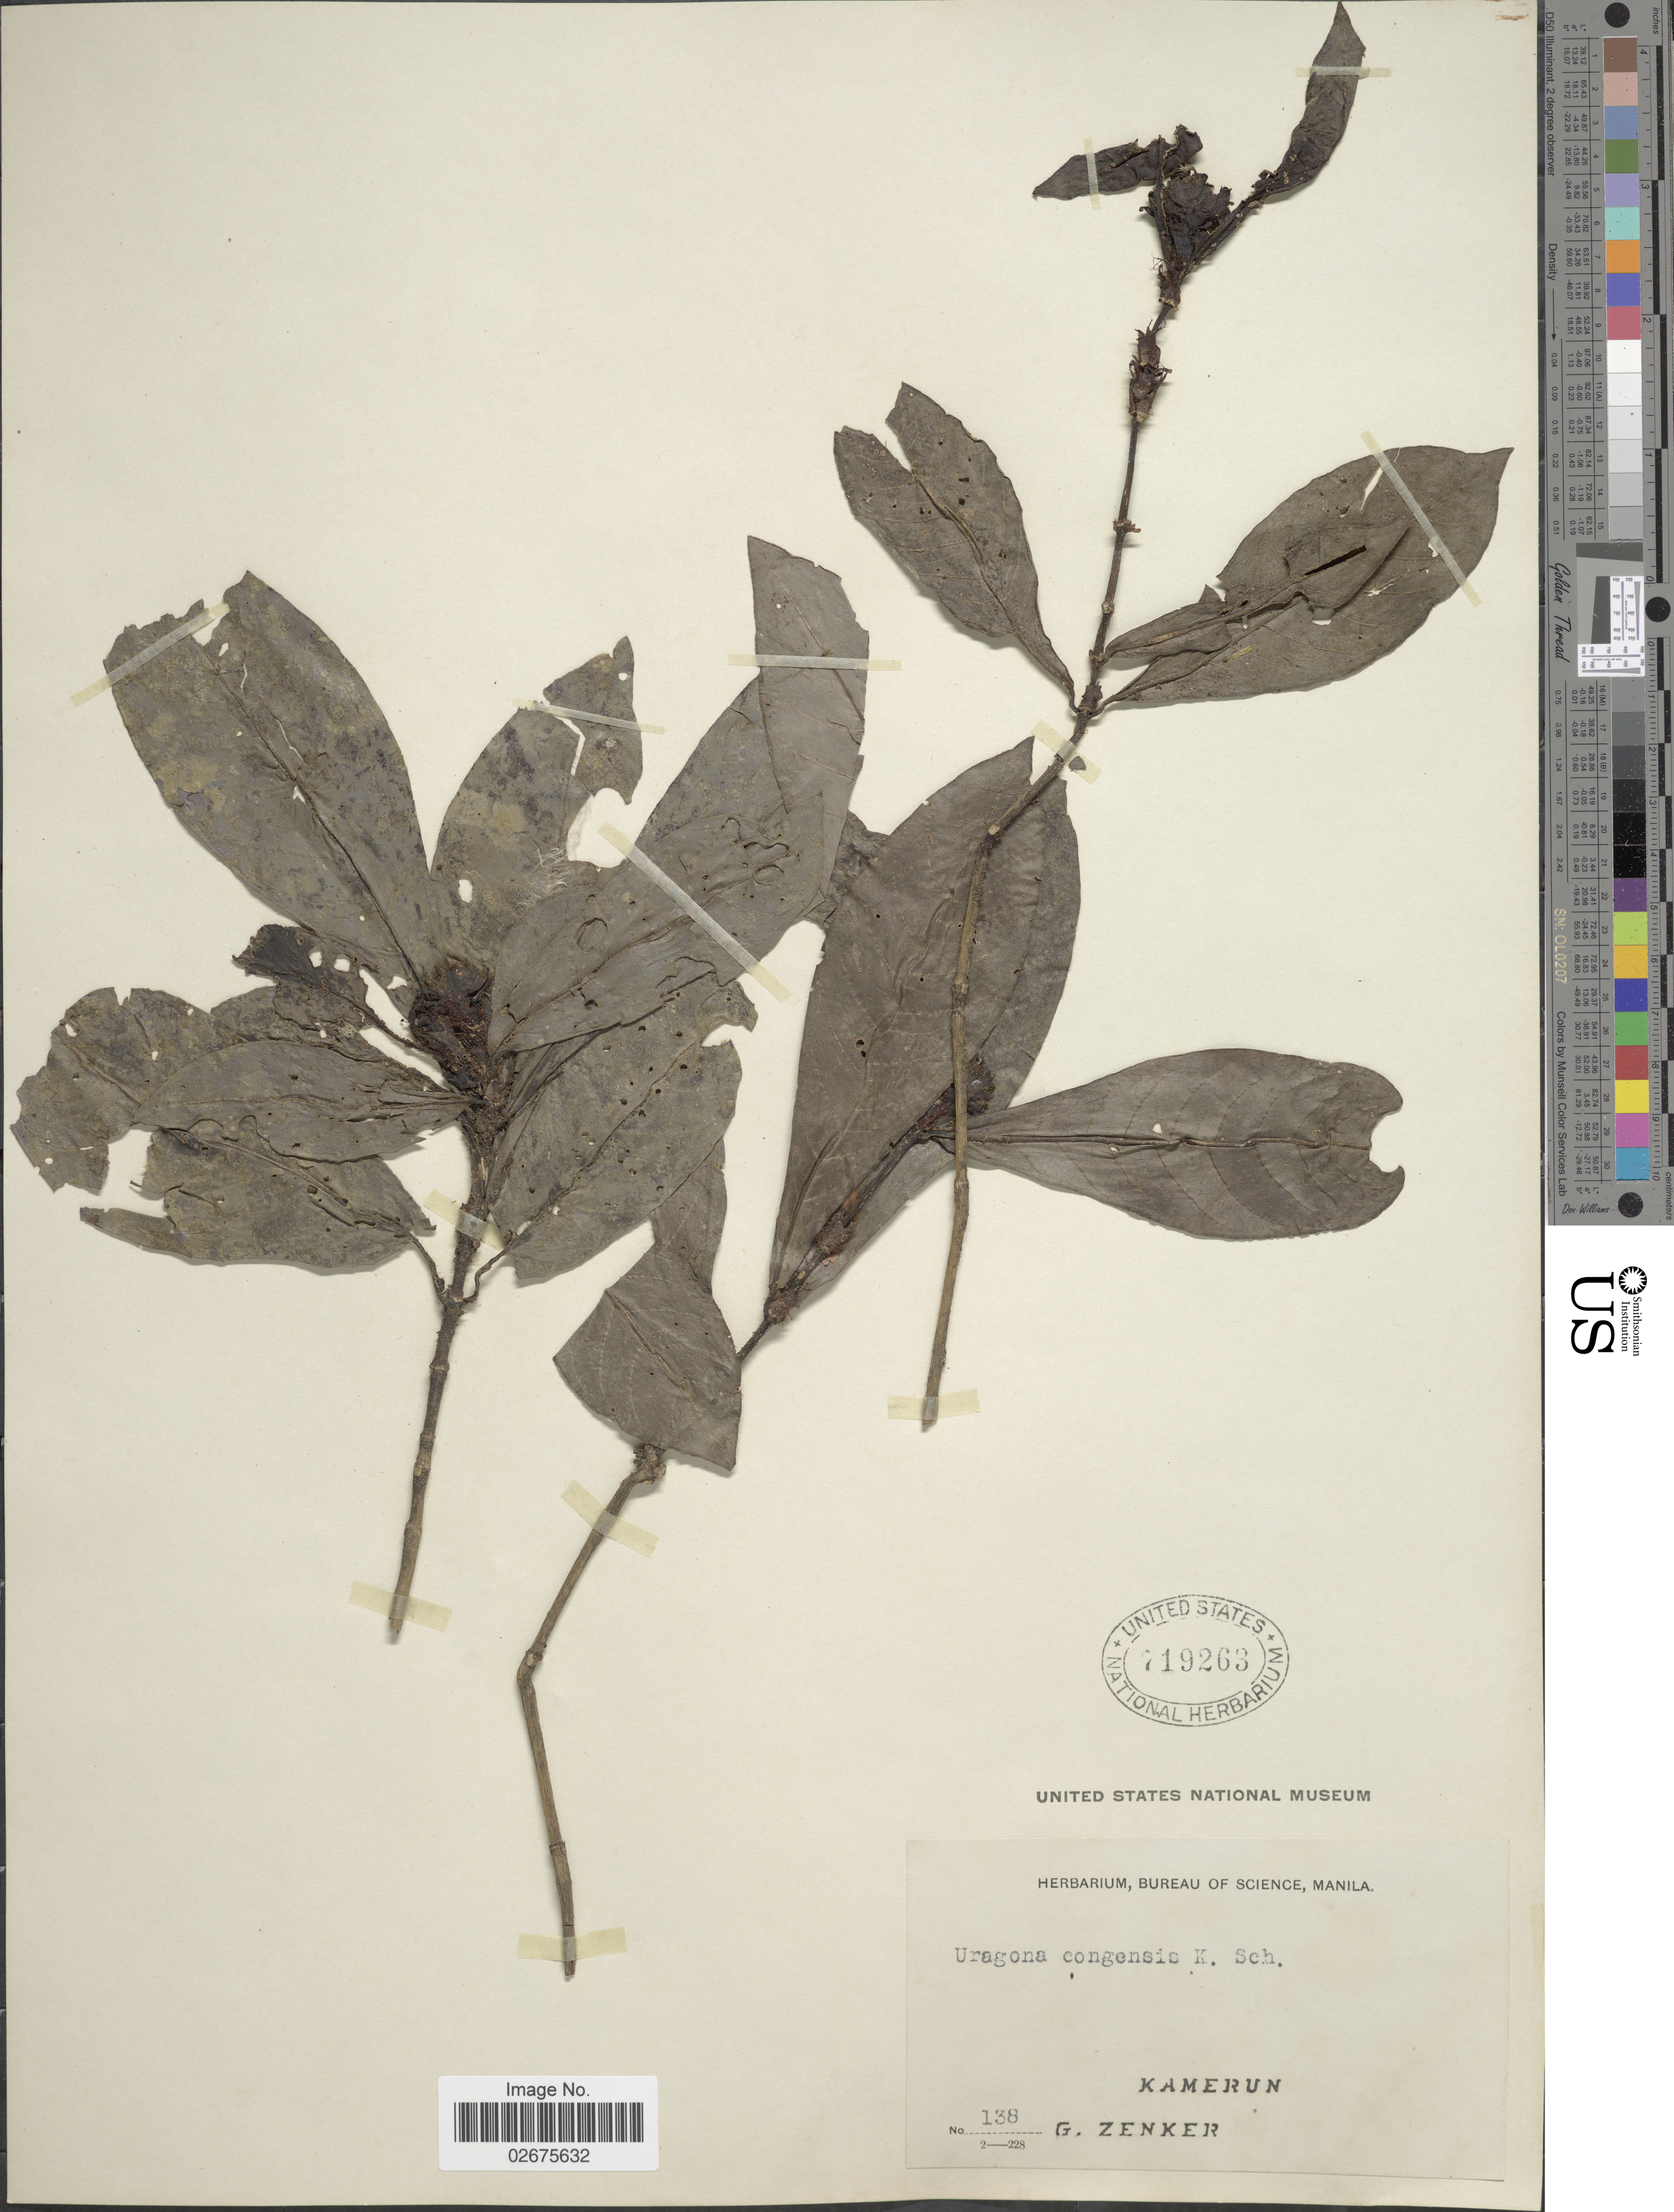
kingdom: Plantae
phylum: Tracheophyta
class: Magnoliopsida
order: Gentianales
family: Rubiaceae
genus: Uragoga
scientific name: Uragoga congensis K. Schum. sp. nov. ined.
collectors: G. A. Zenker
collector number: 138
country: Cameroon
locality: Kamerun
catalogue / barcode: US 719263